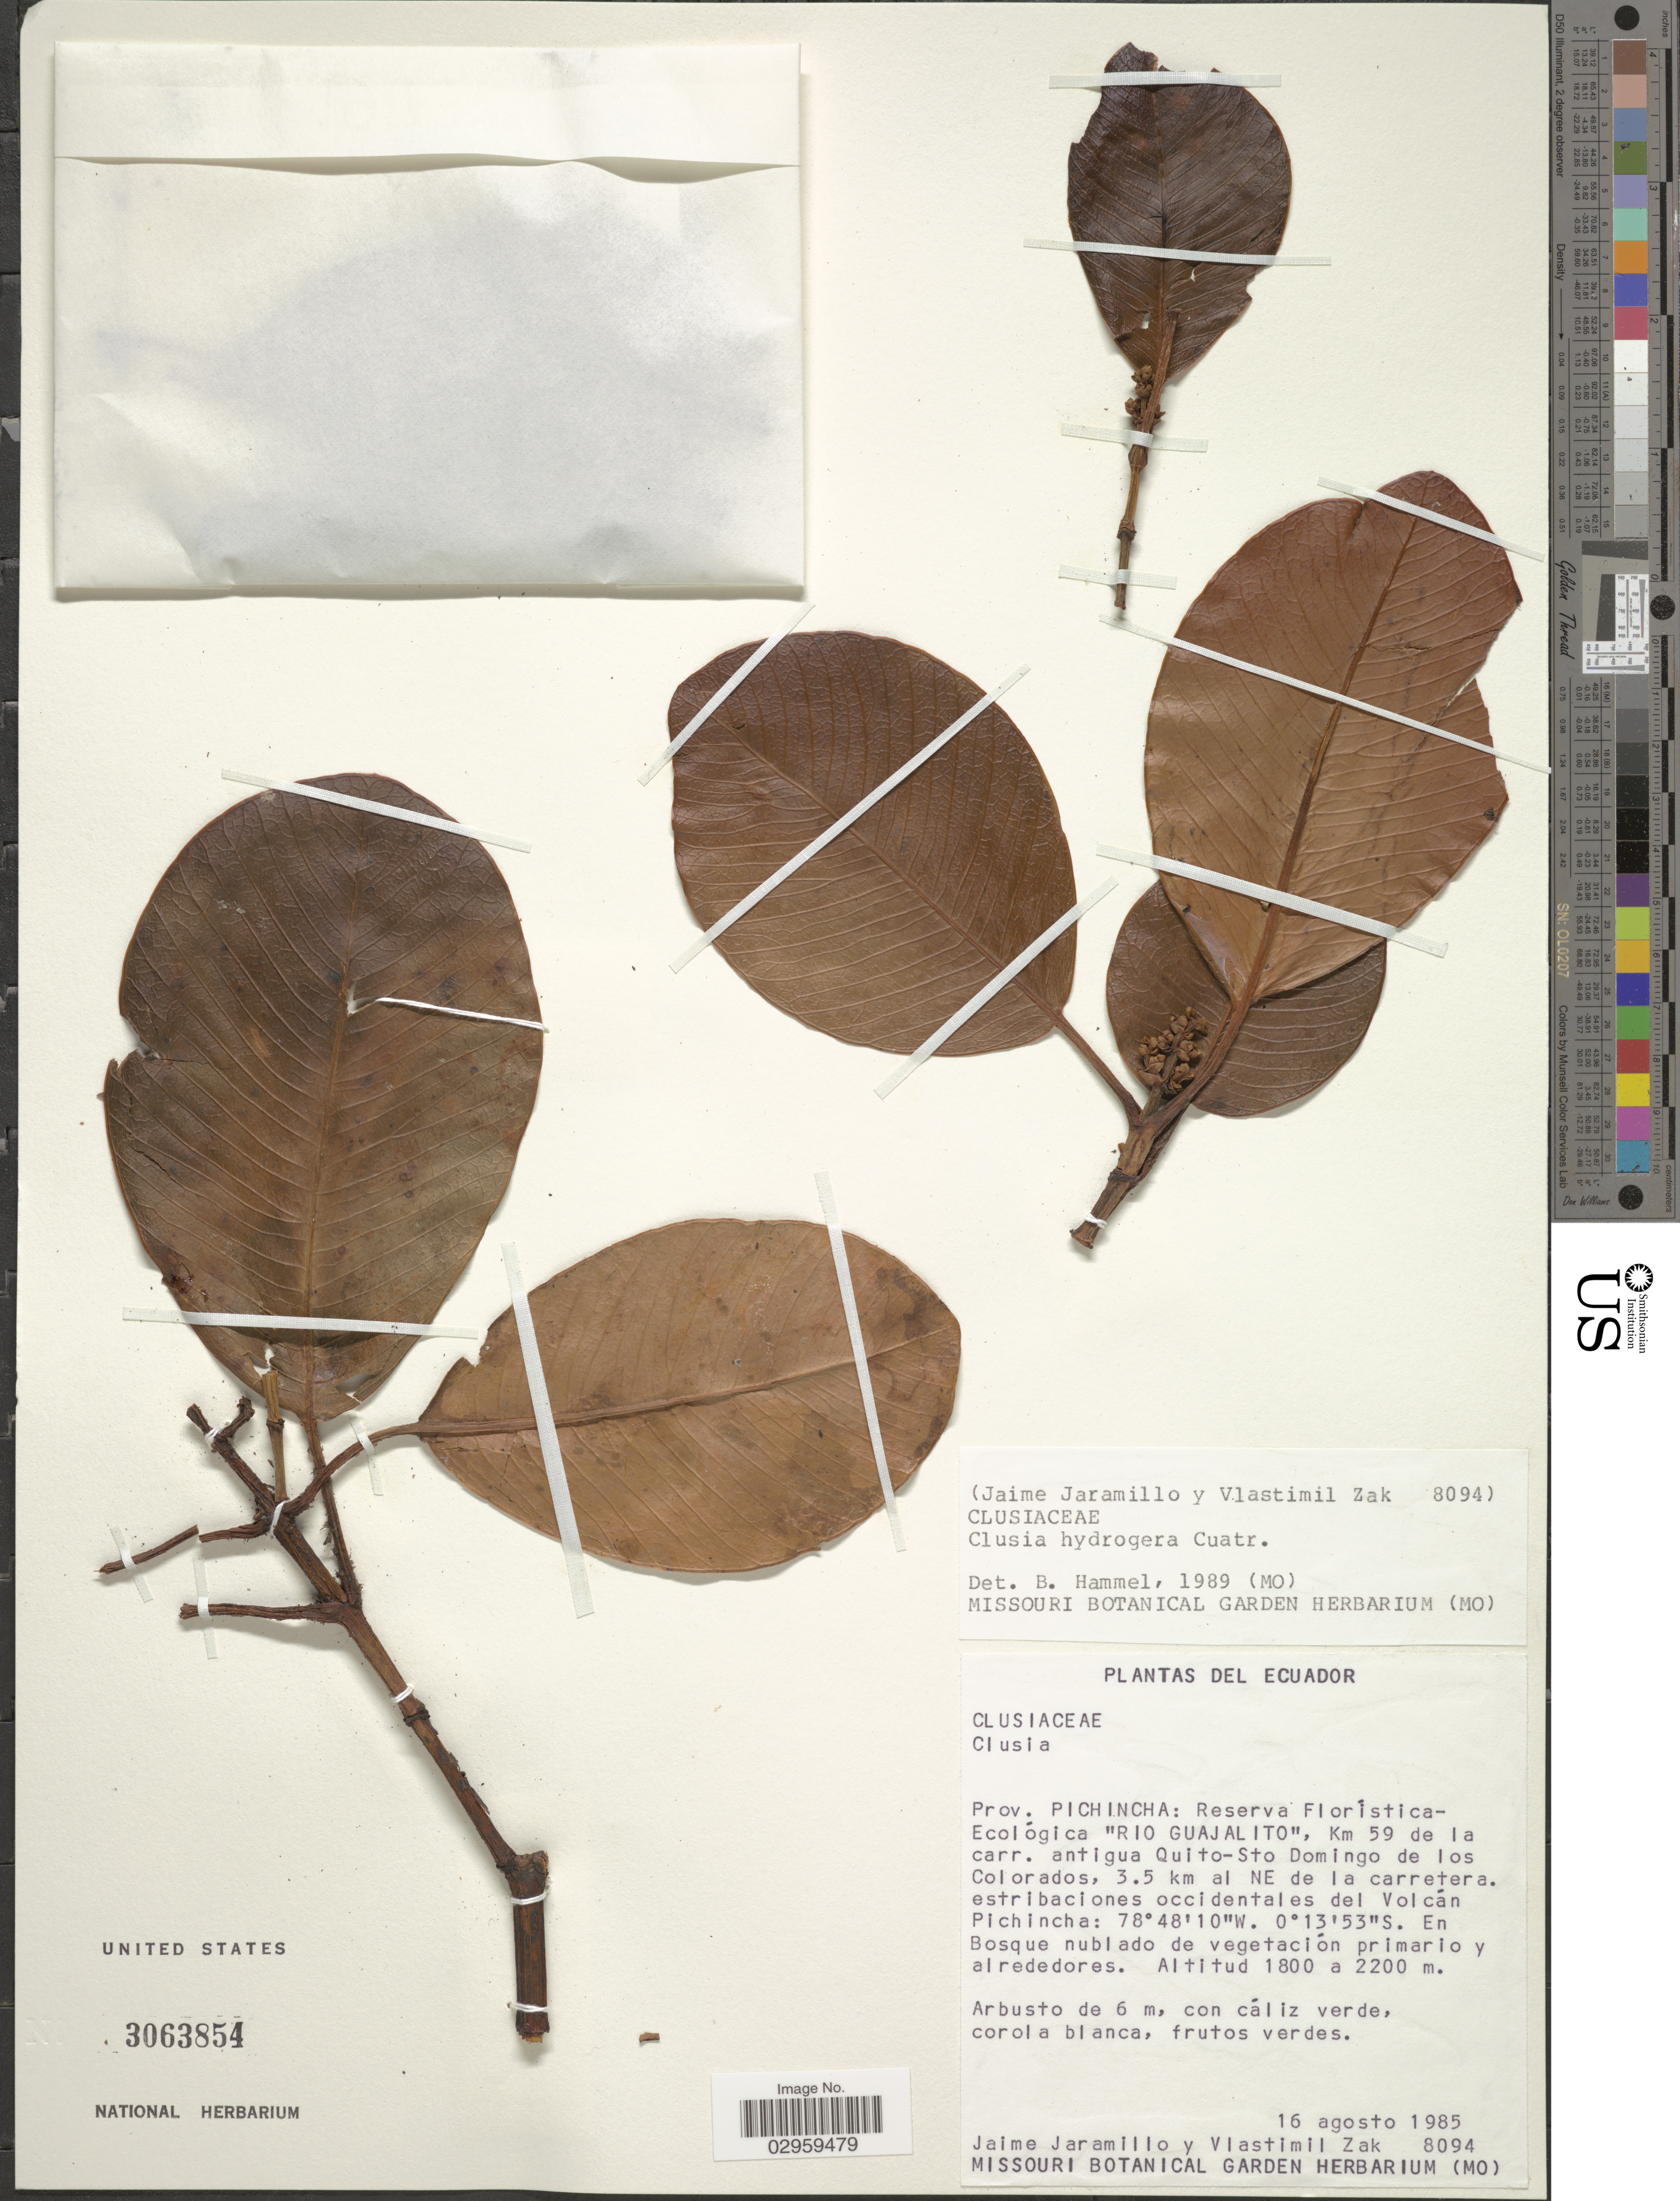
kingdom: Plantae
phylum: Tracheophyta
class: Magnoliopsida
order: Malpighiales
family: Clusiaceae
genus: Clusia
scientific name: Clusia hydrogera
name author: Cuatrec.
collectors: J. Jaramillo & V. Zak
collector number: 8094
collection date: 1985-08-16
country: Ecuador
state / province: Pichincha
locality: Prov. Pichincha: Reserva Florística-Ecológica "Rio Guajalito", Km 59 de la carr. antigua Quito-Sto Domingo de los Colorados, 3.5 km al NE de la carretera. estribaciones occidentales del Volcán Pichincha.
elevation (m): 1800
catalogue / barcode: US 3063854